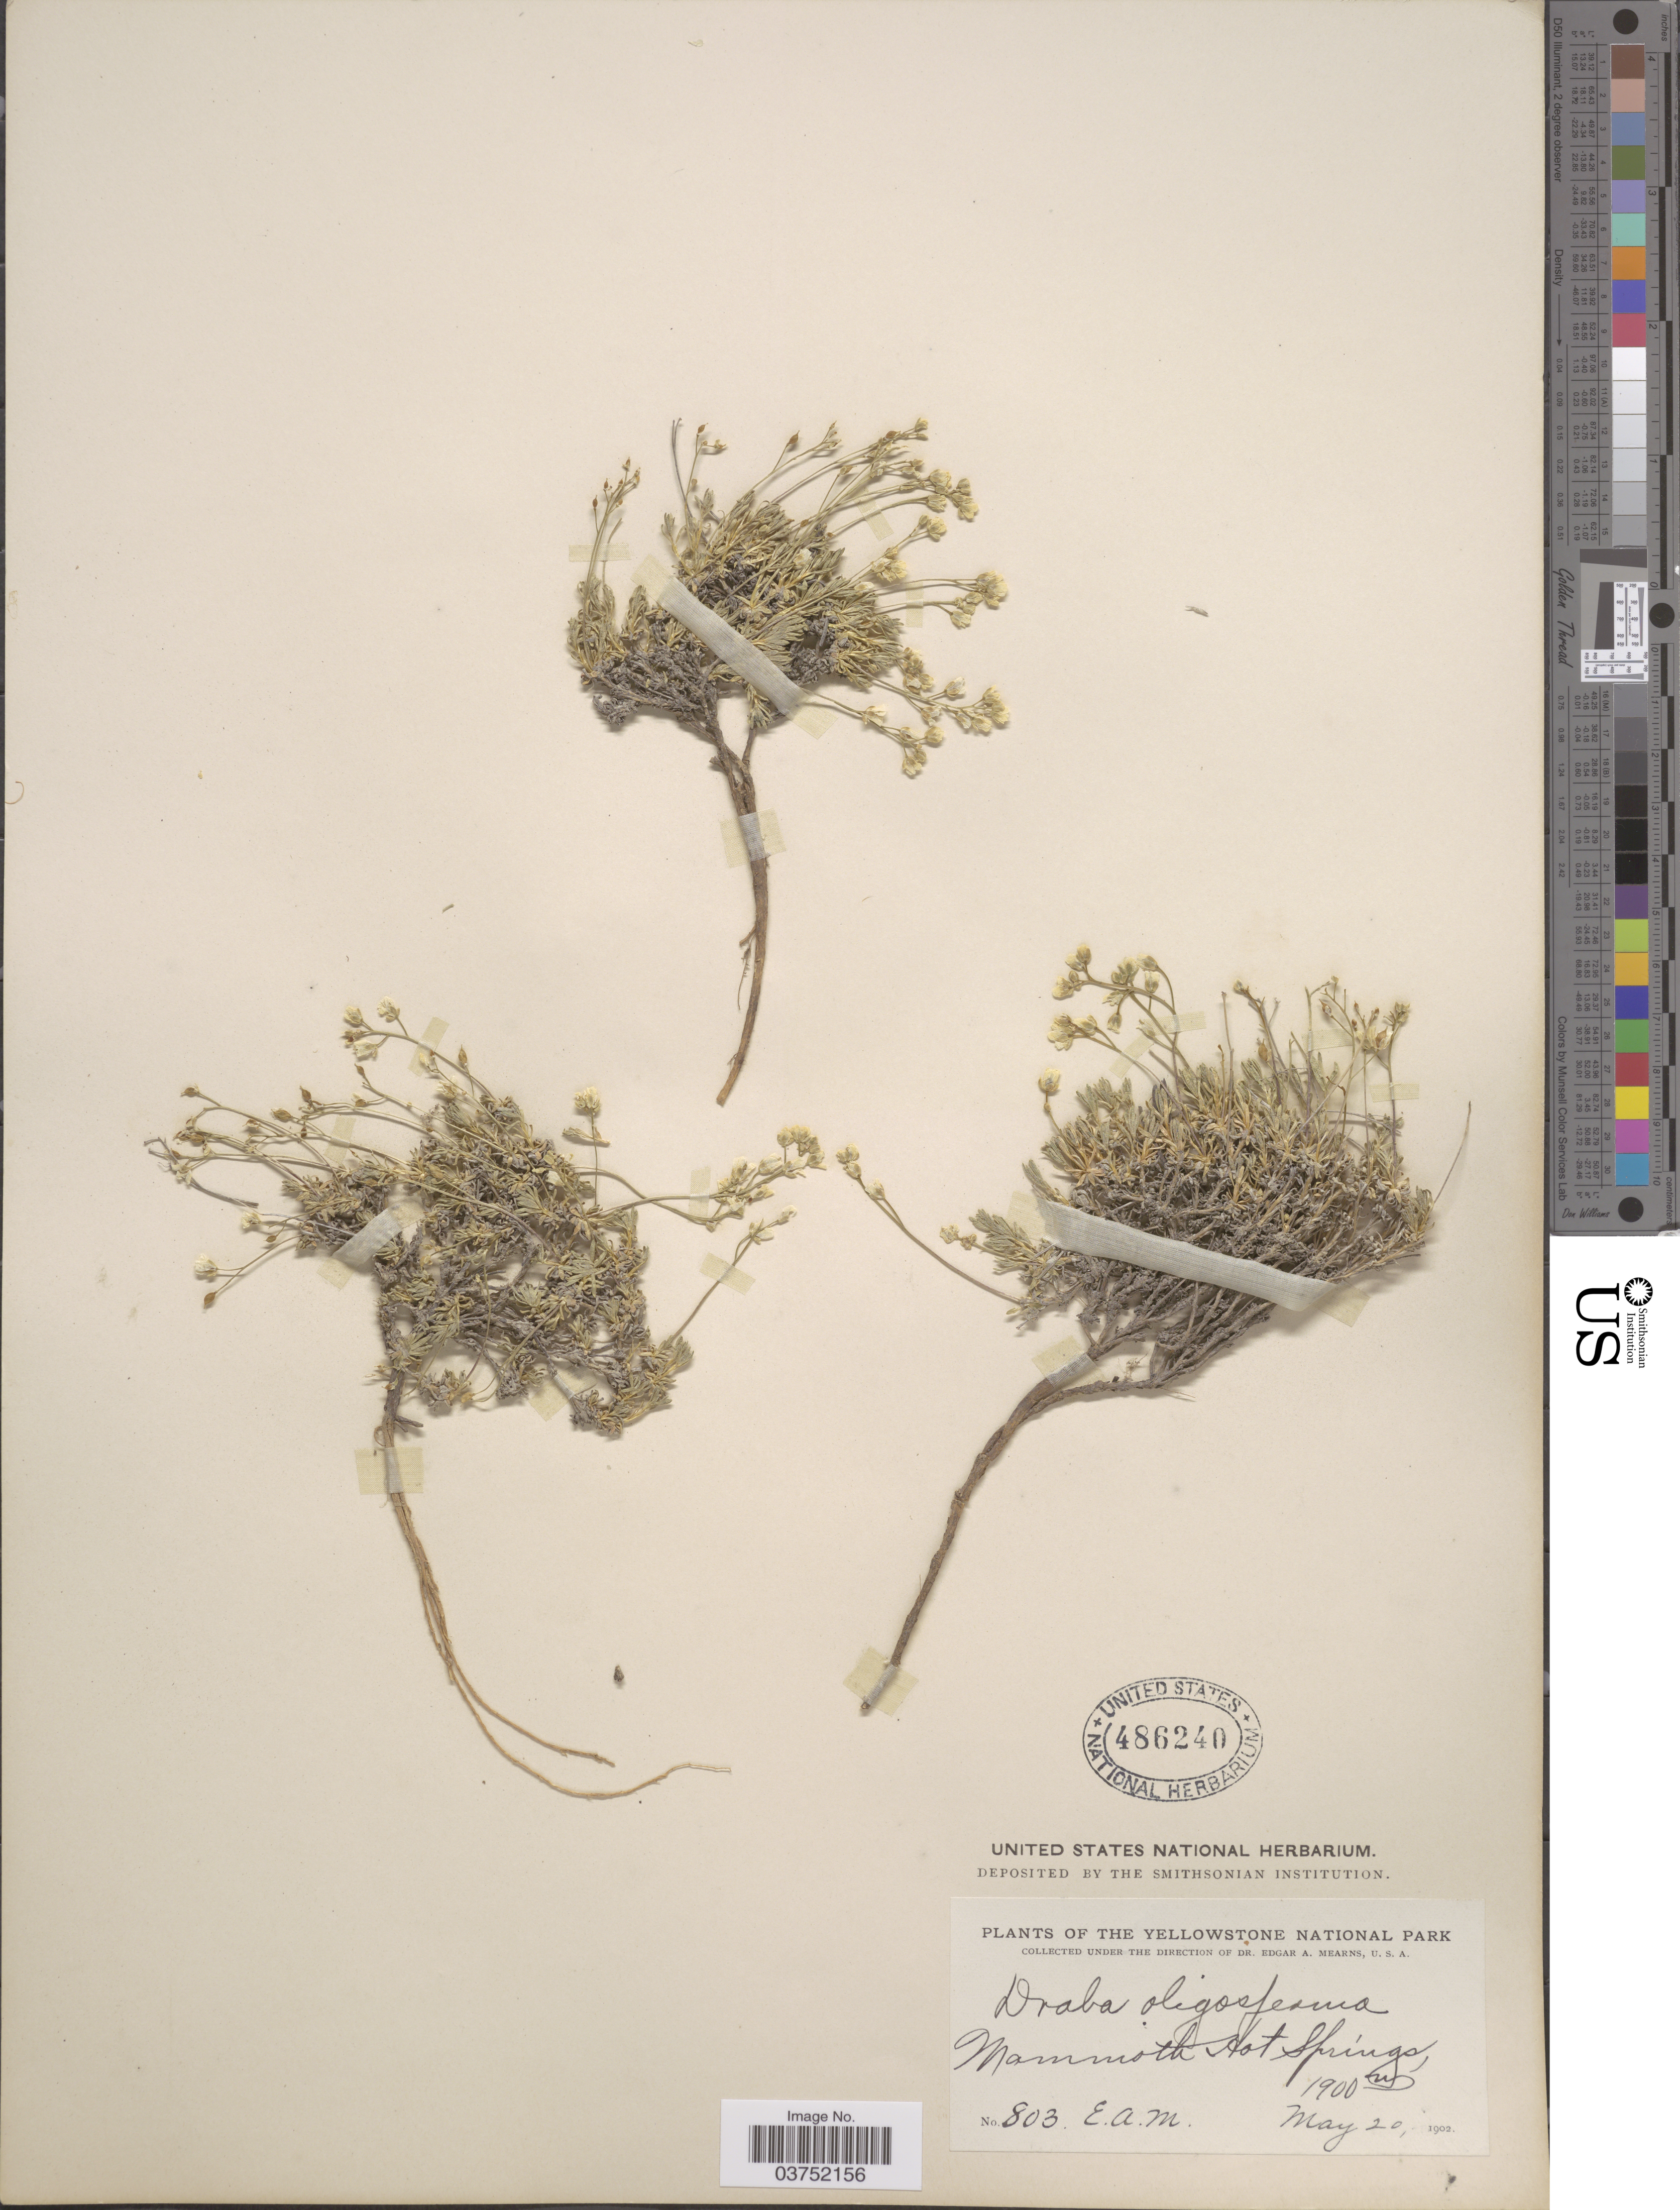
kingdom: Plantae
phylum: Tracheophyta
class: Magnoliopsida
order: Brassicales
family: Brassicaceae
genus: Draba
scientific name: Draba oligosperma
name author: Hook.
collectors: E. A. Mearns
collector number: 803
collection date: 1902-05-20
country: United States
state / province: Wyoming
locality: Yellowstone National Park. Mammoth Hot Springs.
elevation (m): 1900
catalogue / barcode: US 486240